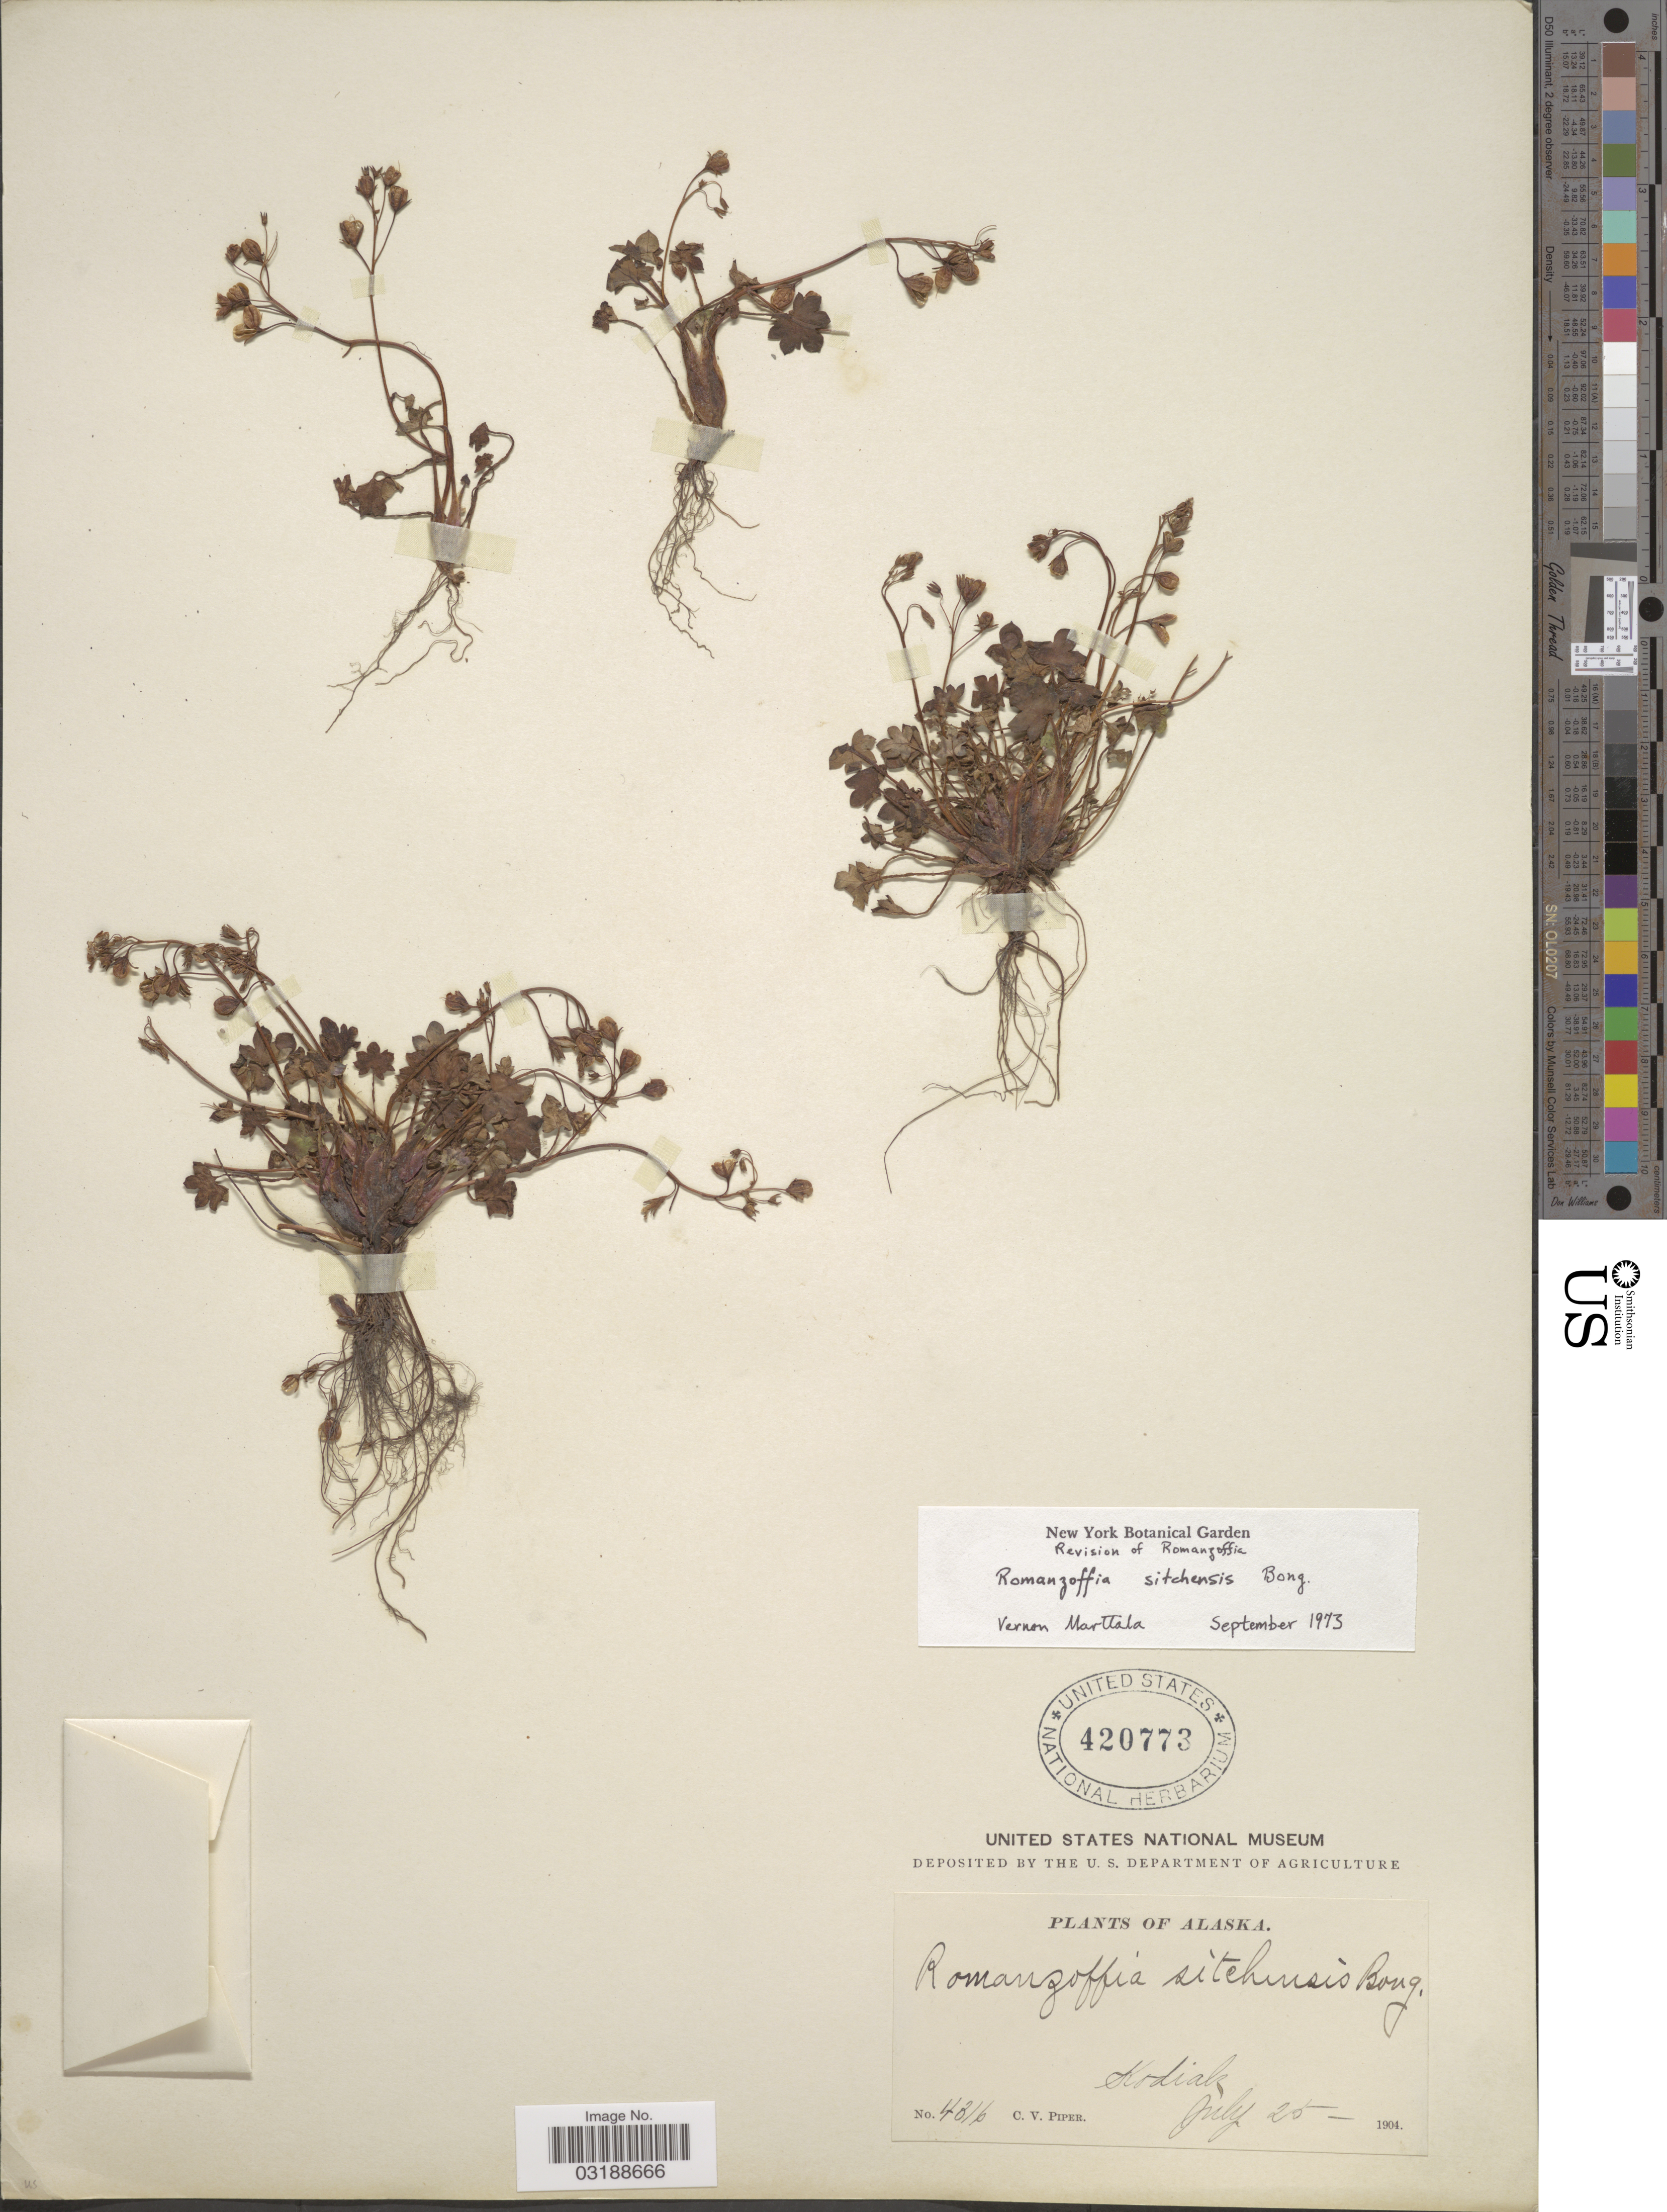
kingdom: Plantae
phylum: Tracheophyta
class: Magnoliopsida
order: Boraginales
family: Hydrophyllaceae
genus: Romanzoffia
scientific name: Romanzoffia sitchensis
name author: Bong.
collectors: C. V. Piper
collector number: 4316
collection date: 1904-07-25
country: United States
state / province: Alaska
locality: Kodiak.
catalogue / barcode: US 420773